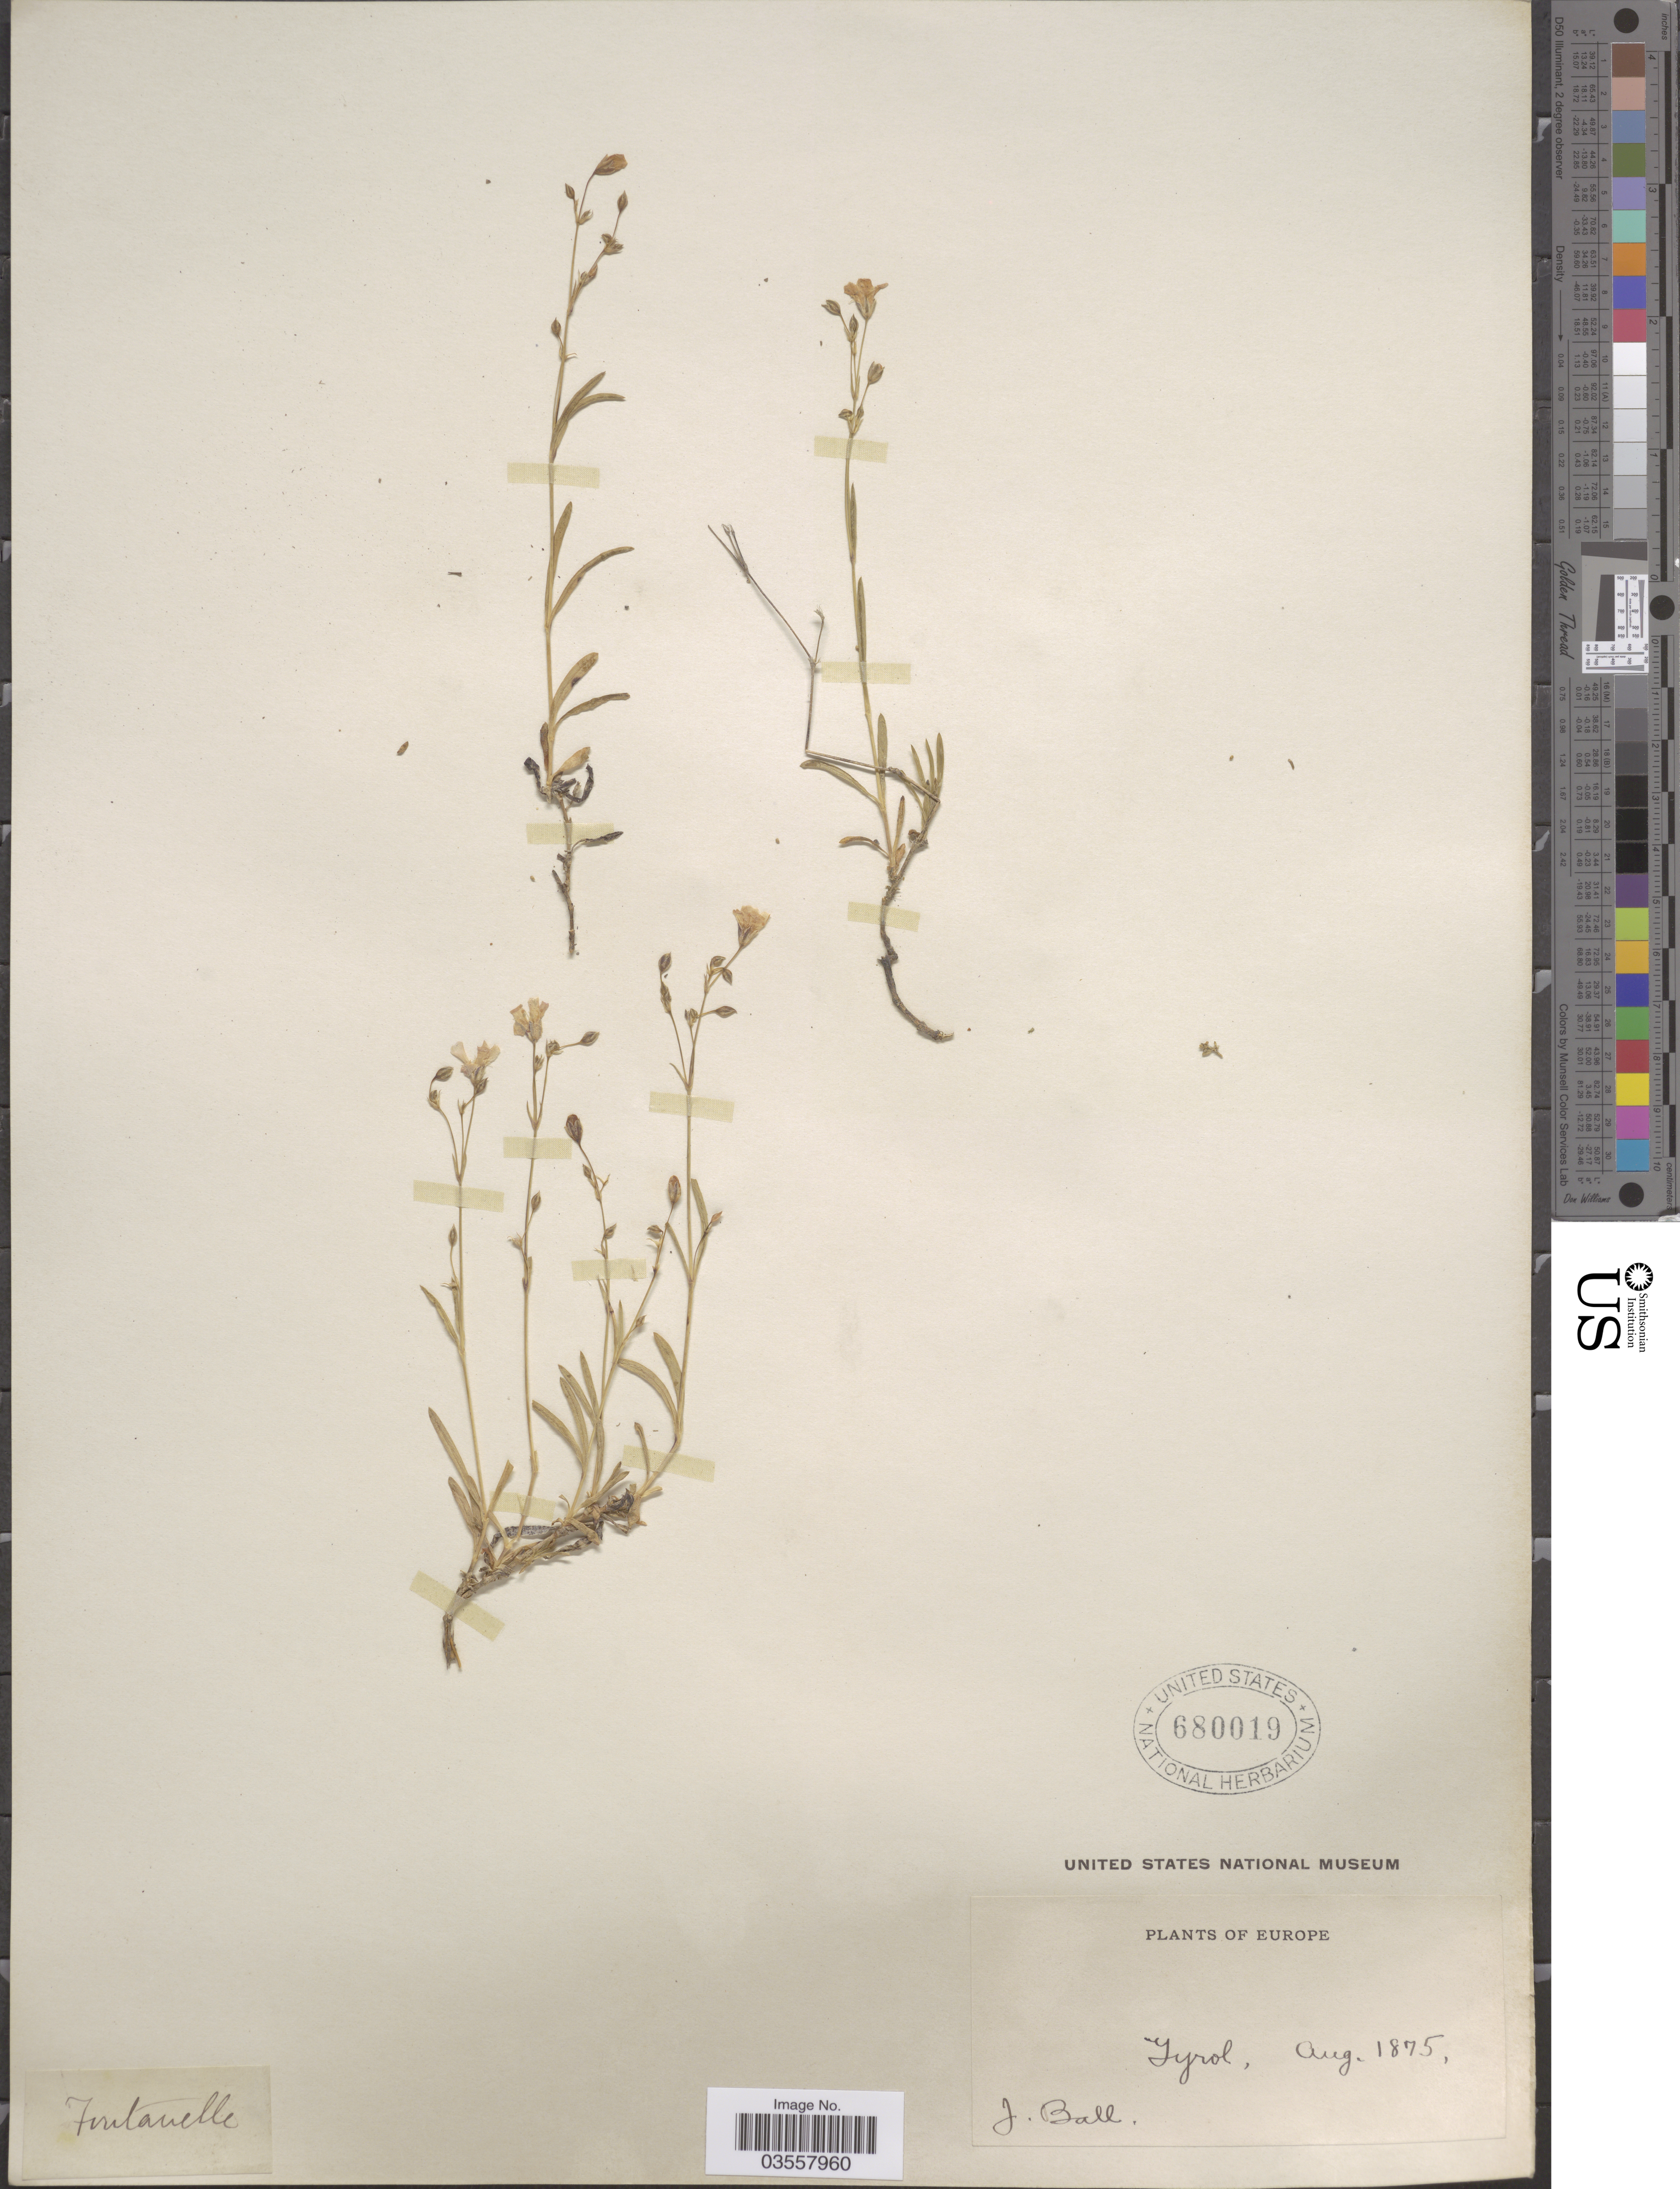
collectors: J. Ball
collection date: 1875-08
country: Italy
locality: Fontanelle. Tyrol. Europe.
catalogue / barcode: US 680019